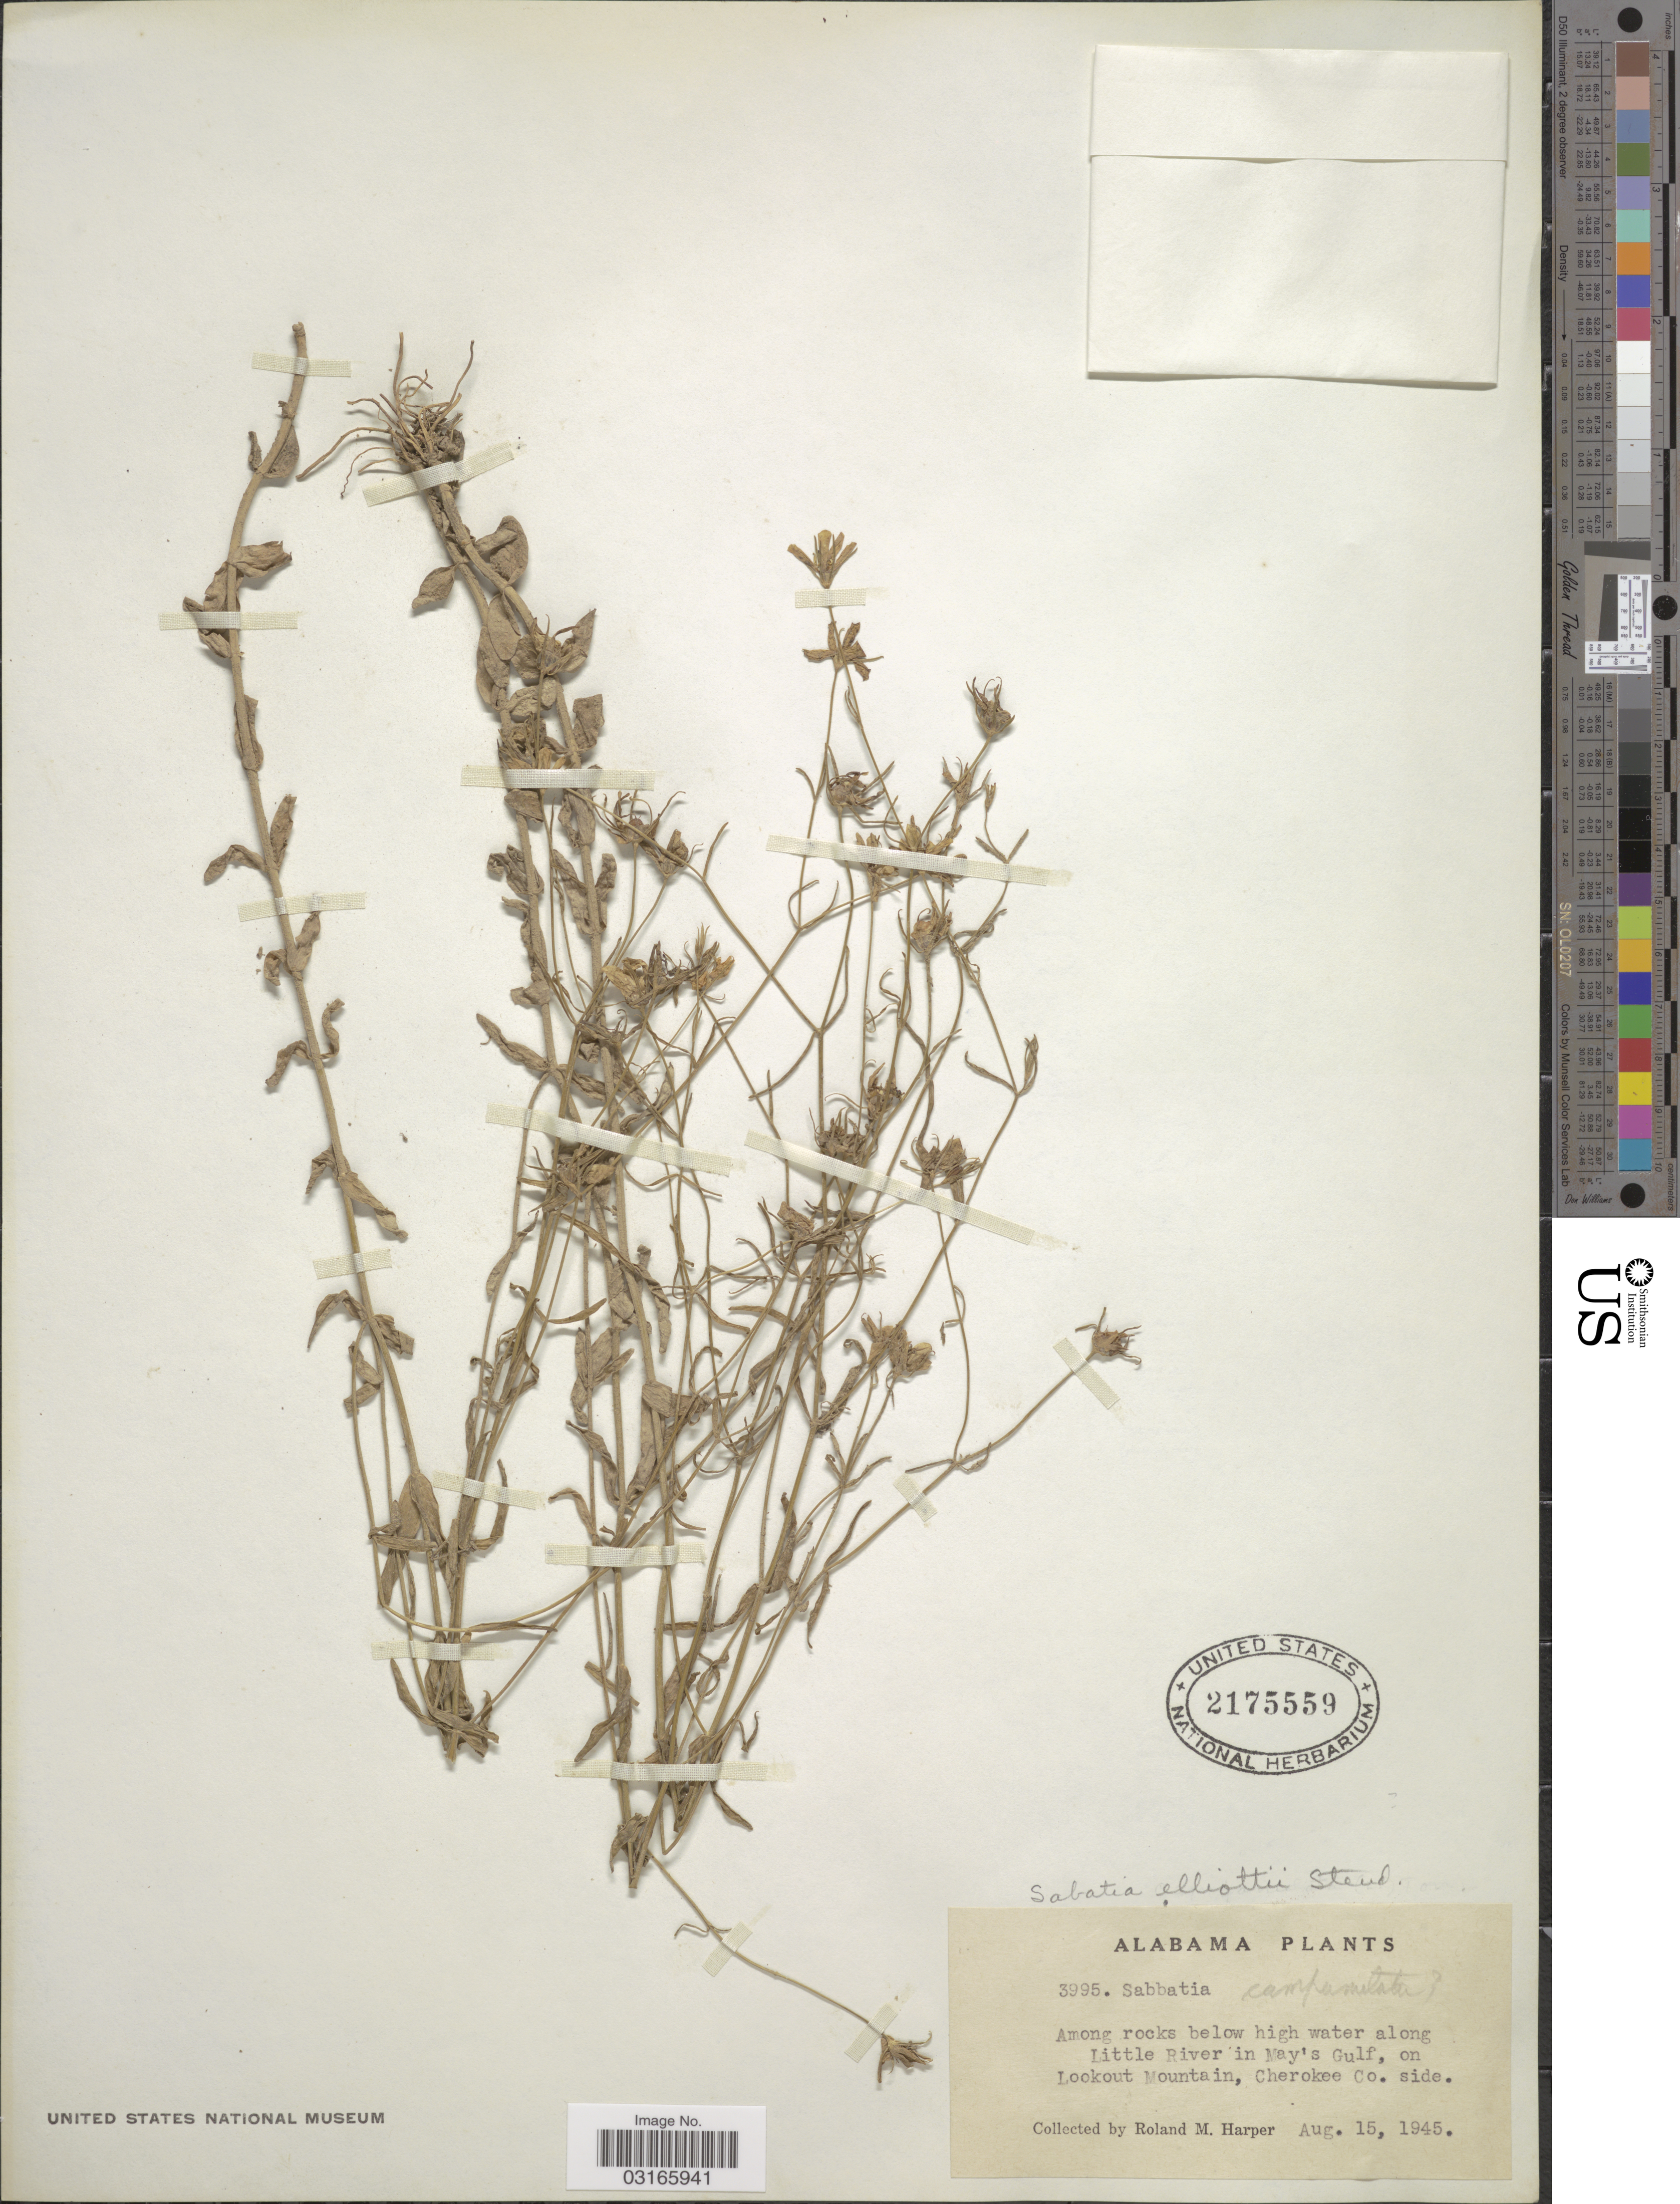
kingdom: Plantae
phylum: Tracheophyta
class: Magnoliopsida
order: Gentianales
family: Gentianaceae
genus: Sabatia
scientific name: Sabatia brevifolia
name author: Raf.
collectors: R. Harper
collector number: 3995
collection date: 1945-08-15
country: United States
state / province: Alabama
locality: Among rocks below high water along Little River in May's Gulf, on Lookout Mountain, Cherokee Co., side.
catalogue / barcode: US 2175559